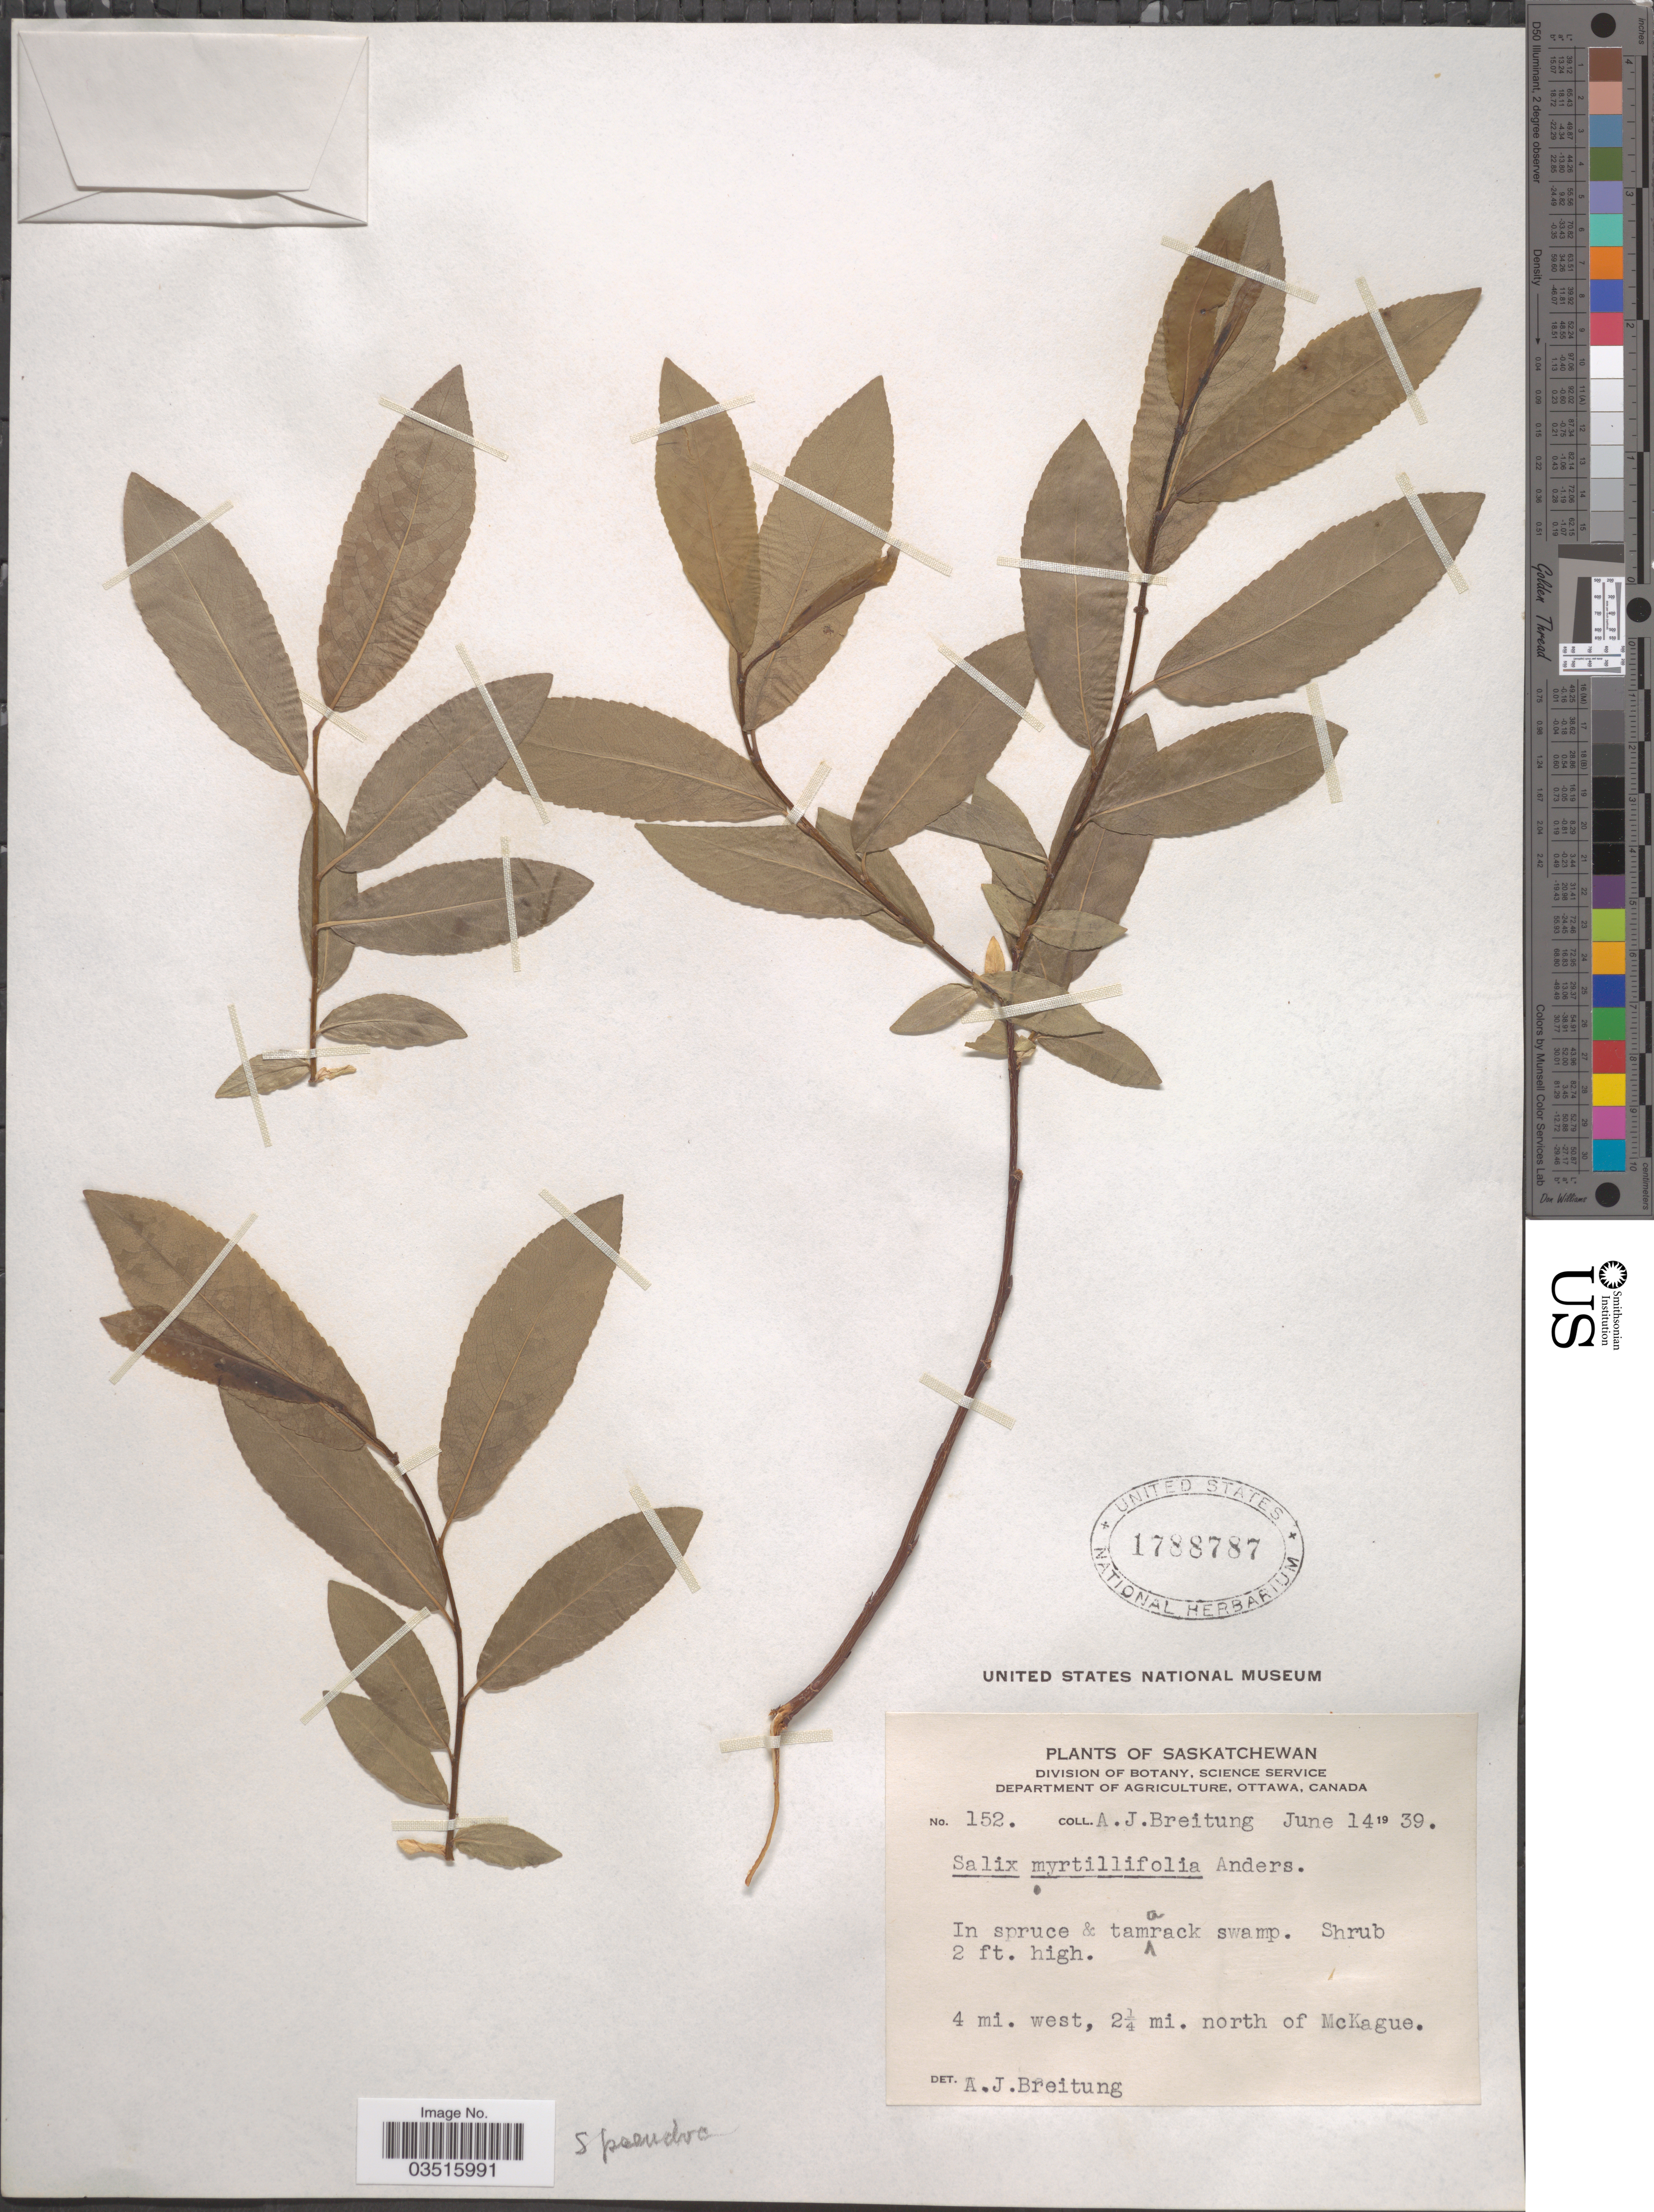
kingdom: Plantae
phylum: Tracheophyta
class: Magnoliopsida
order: Malpighiales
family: Salicaceae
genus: Salix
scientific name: Salix myrtillifolia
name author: Andersson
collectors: A. Breitung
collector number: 152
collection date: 1939-06-14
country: Canada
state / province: Saskatchewan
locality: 4 mi. west, 2¼ mi. north of McKague.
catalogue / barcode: US 1788787